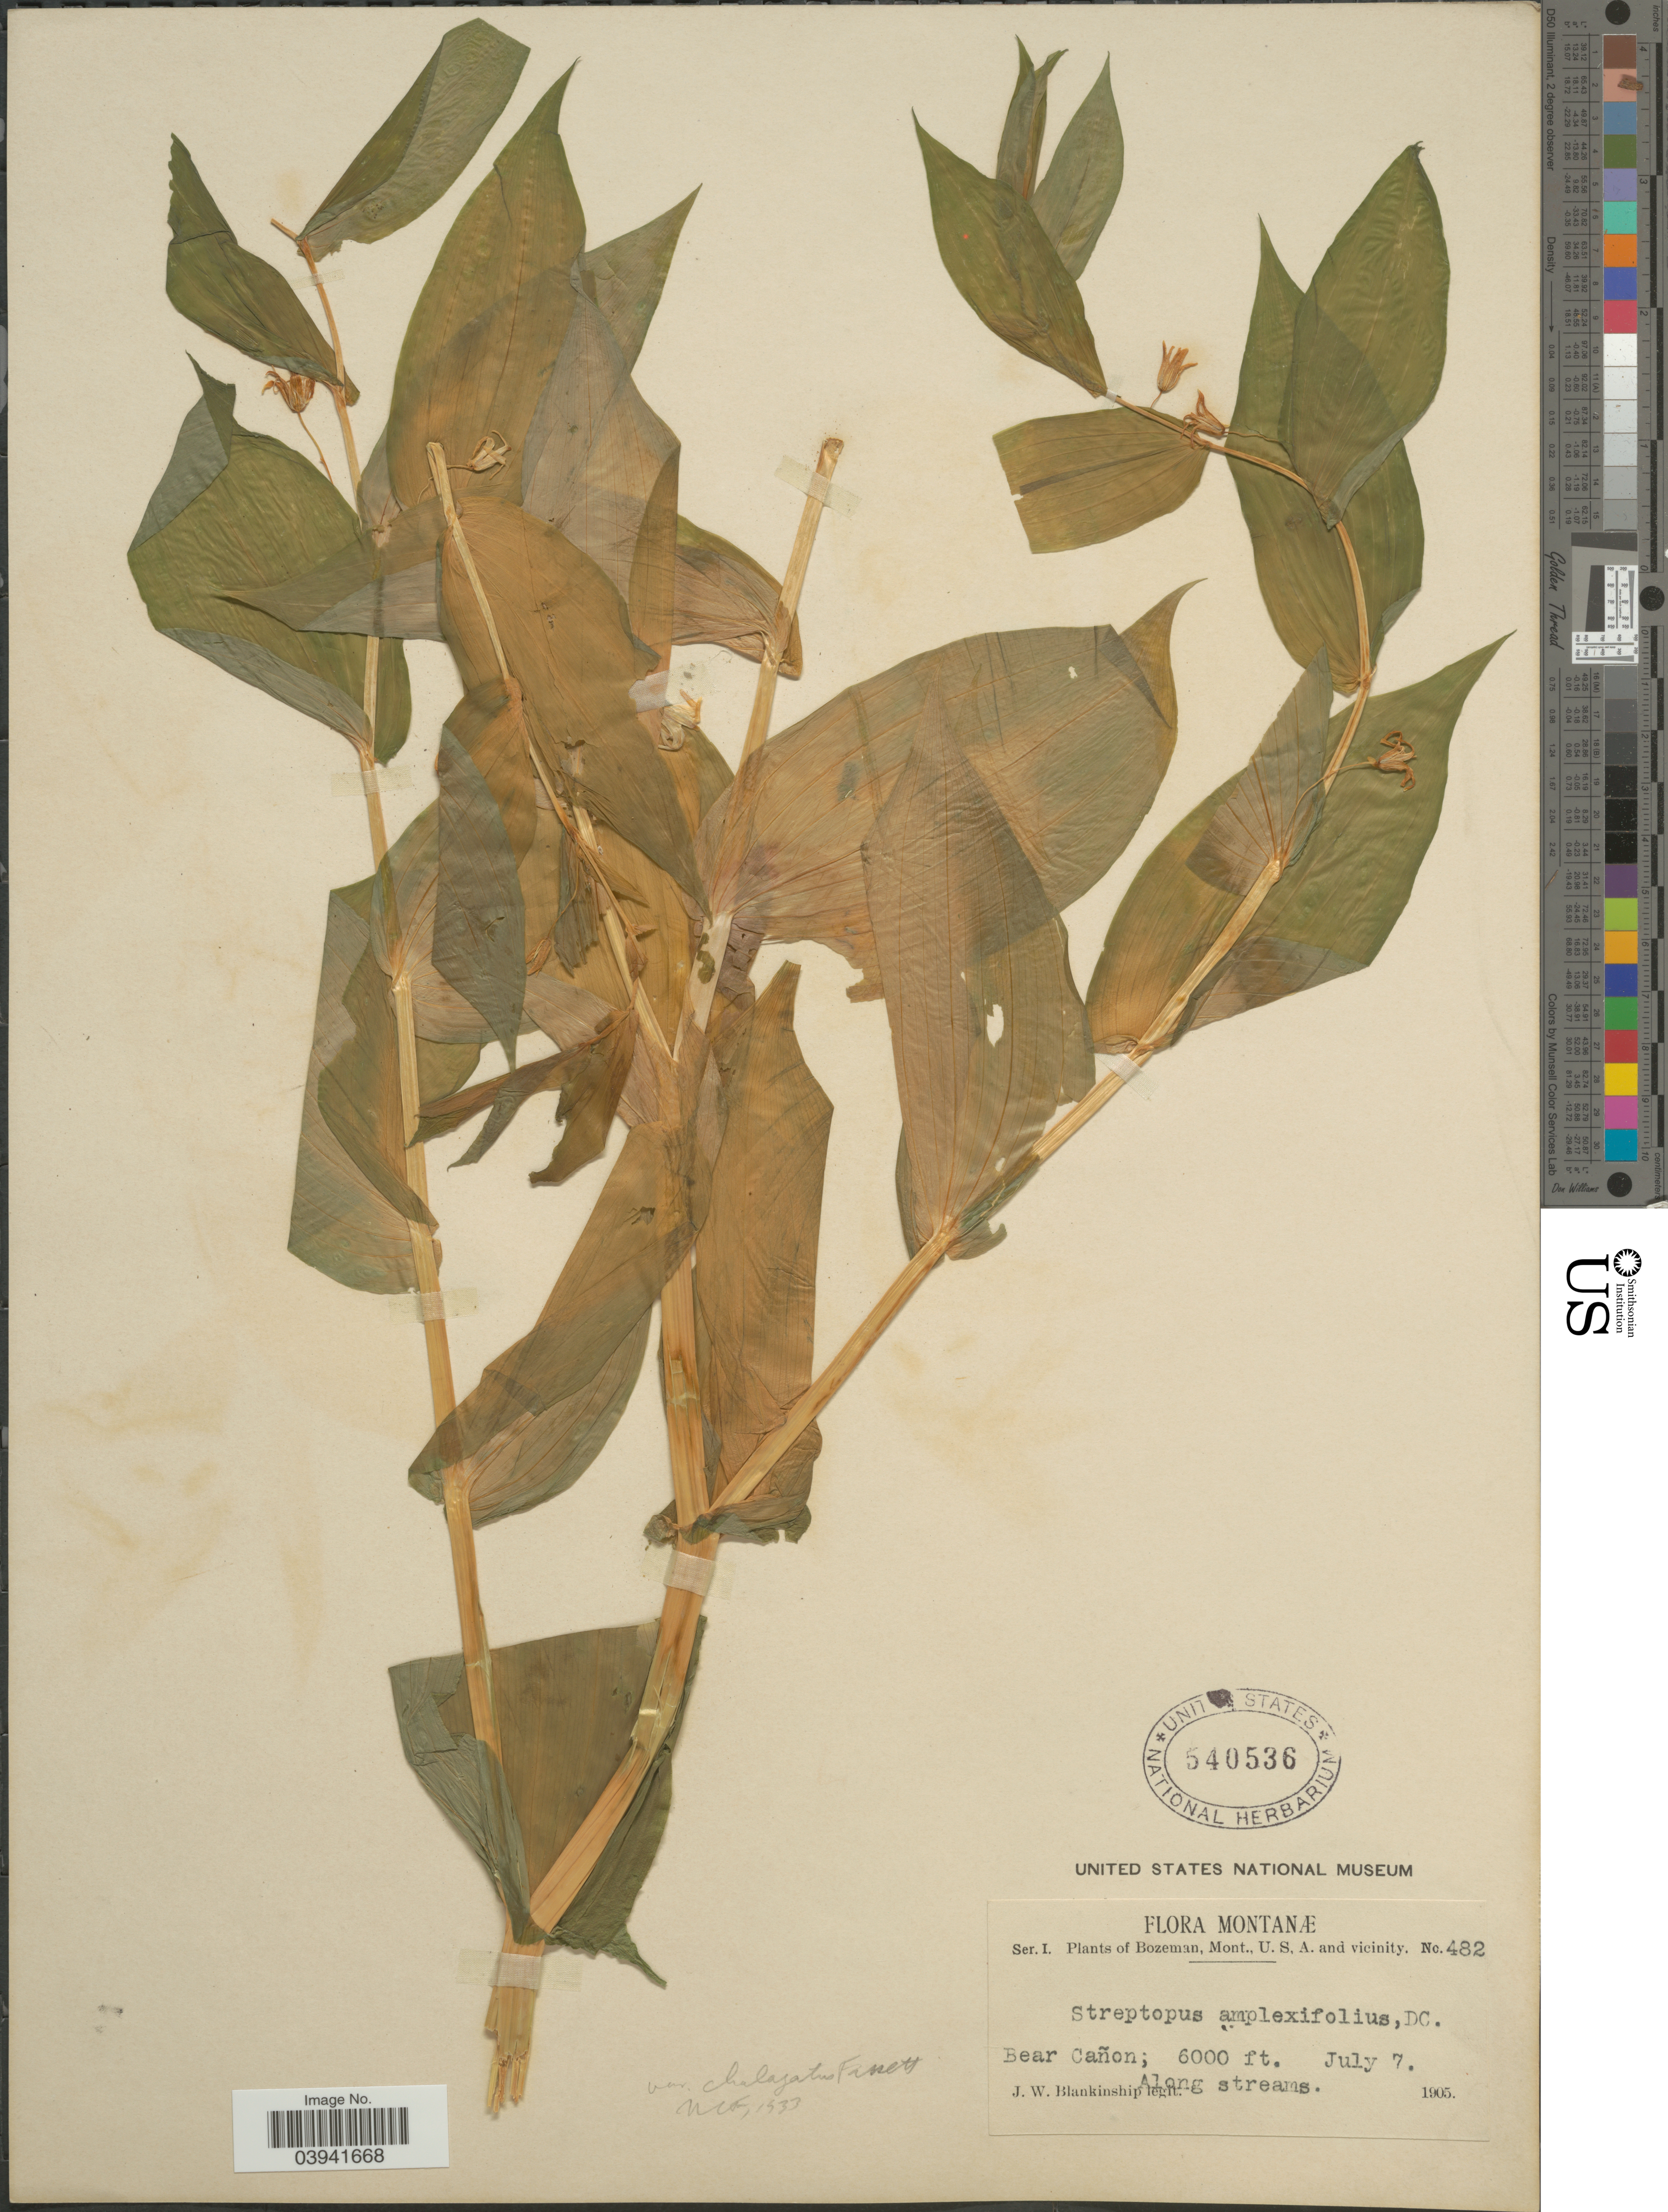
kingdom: Plantae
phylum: Tracheophyta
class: Liliopsida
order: Liliales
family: Liliaceae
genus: Streptopus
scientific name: Streptopus amplexifolius var. chalazatus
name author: Fassett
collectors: J. W. Blankinship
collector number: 482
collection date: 1905-07-07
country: United States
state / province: Montana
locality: Bozeman, Mont., U.S.A. and vicinity. Bear Cañon.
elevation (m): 1829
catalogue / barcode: US 540536